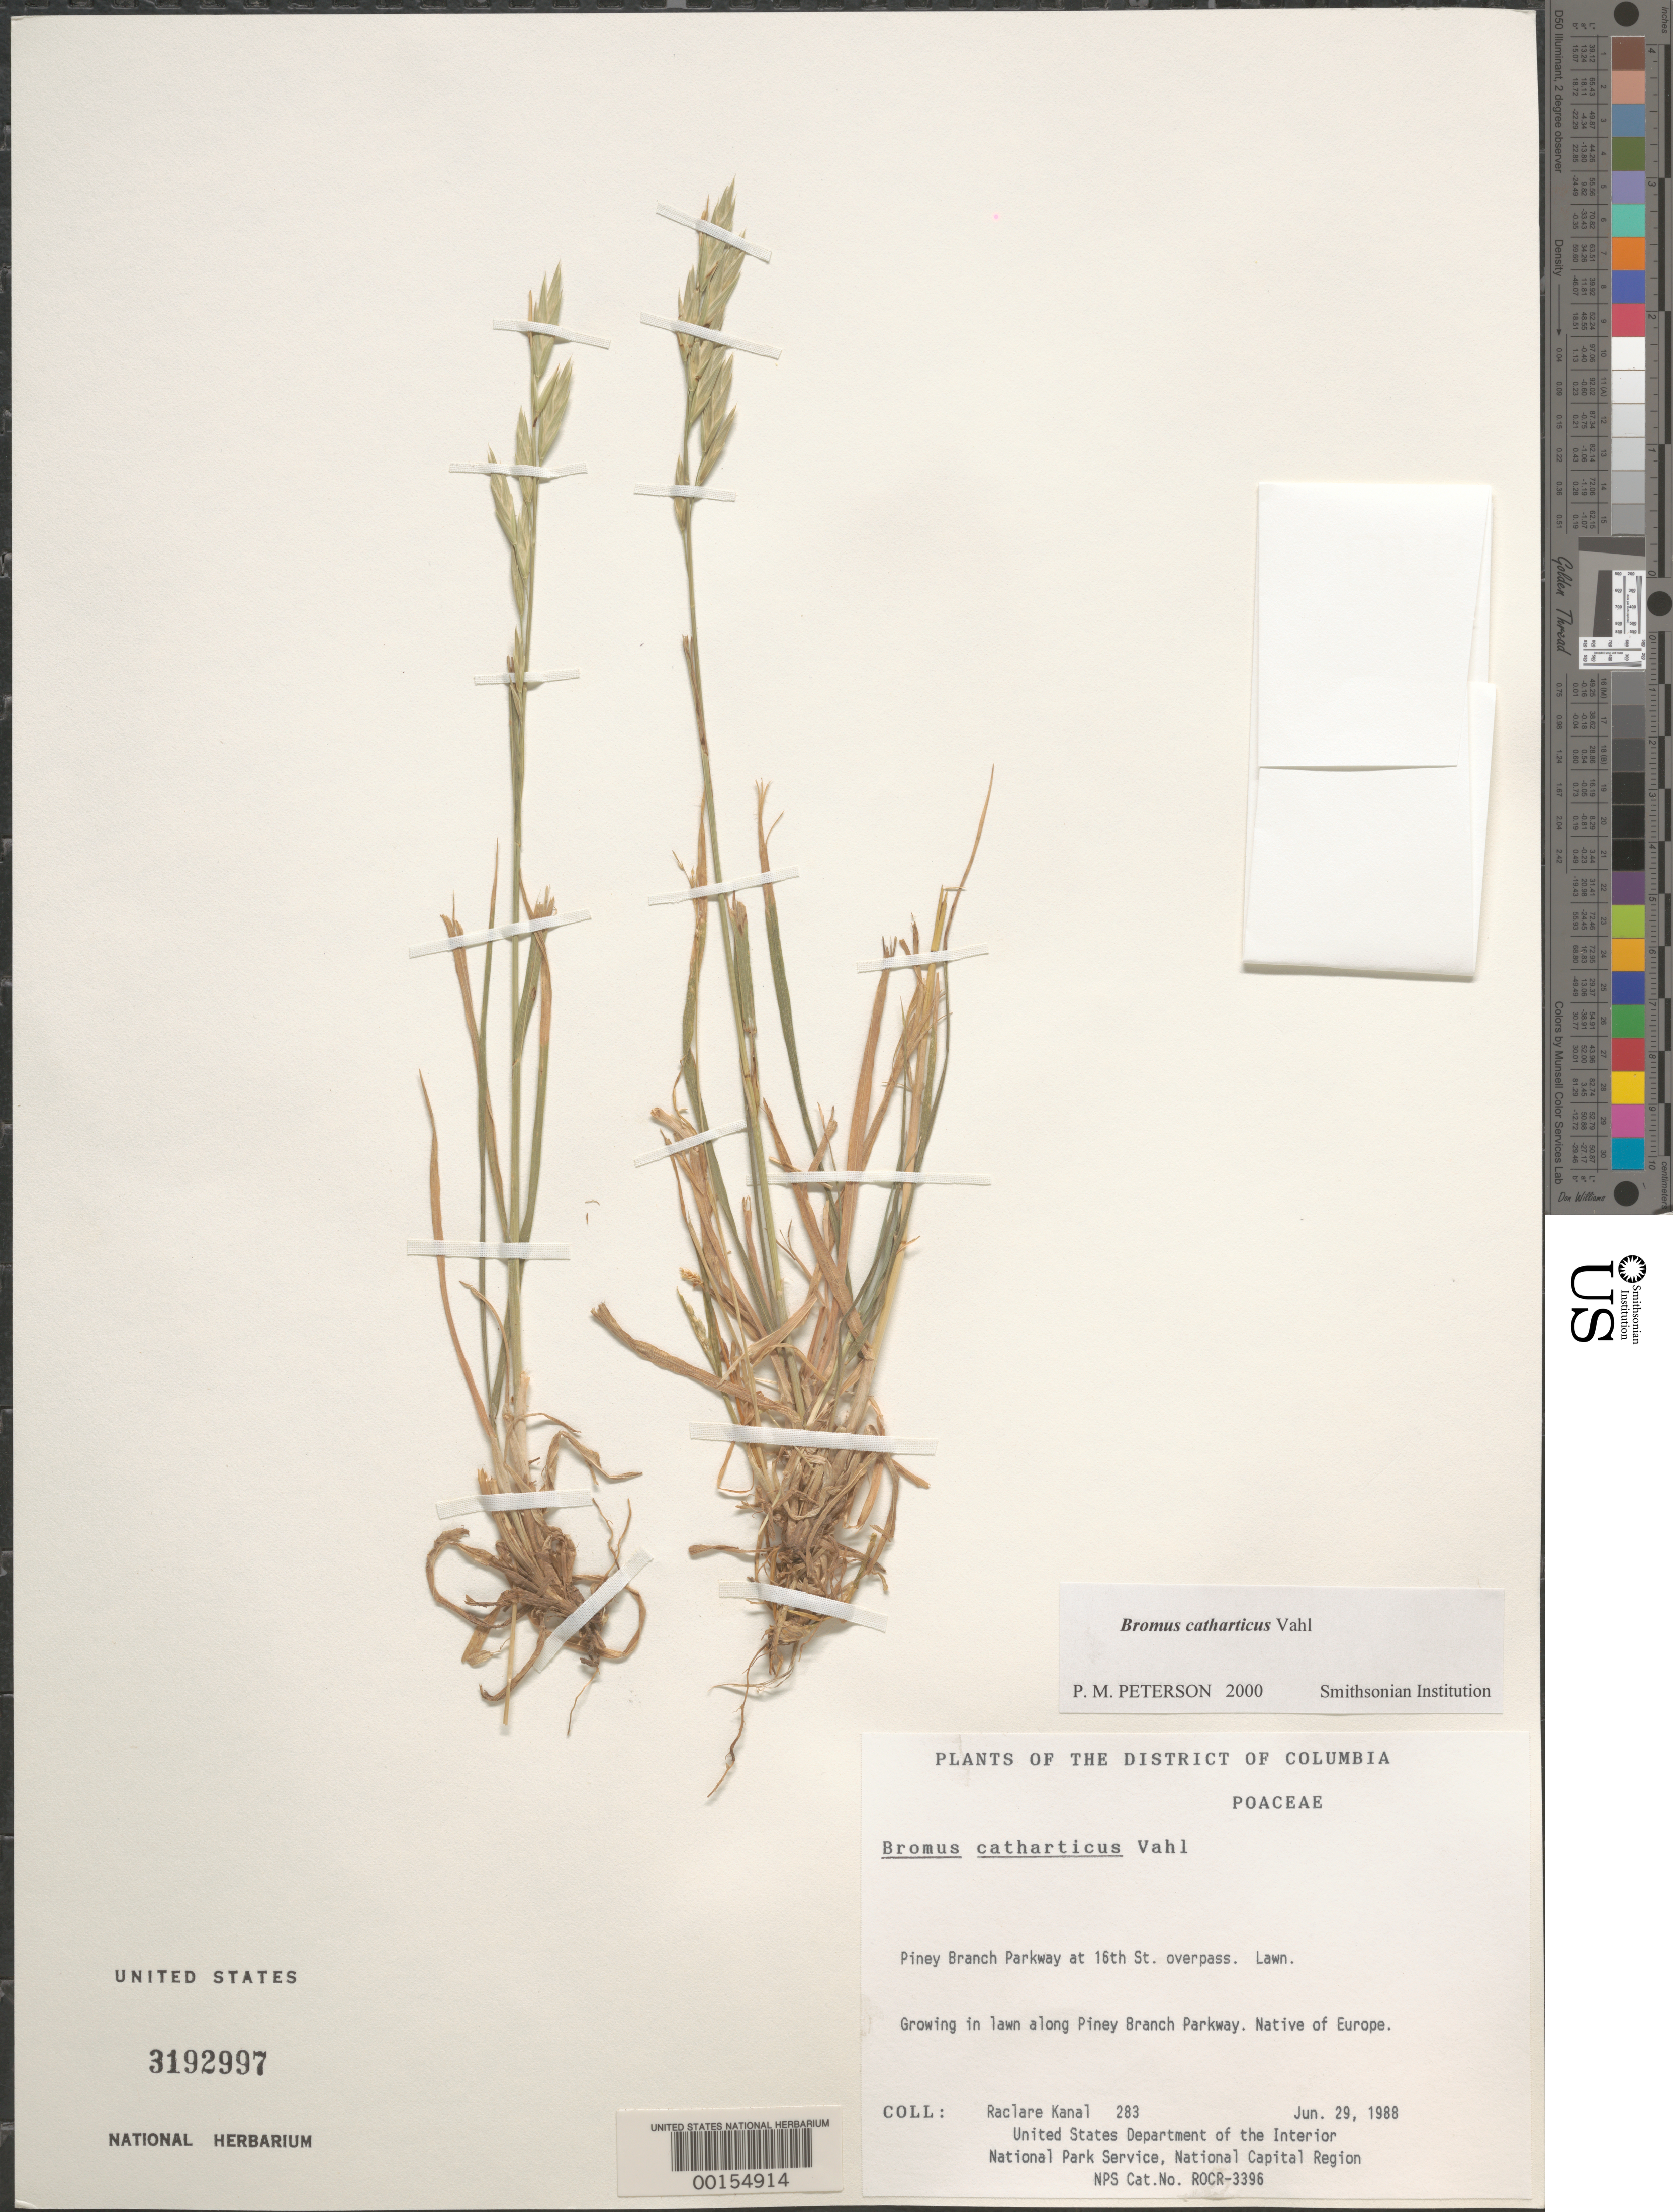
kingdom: Plantae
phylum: Tracheophyta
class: Magnoliopsida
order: Laurales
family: Lauraceae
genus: Endiandra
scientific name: Endiandra latifolia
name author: Kosterm.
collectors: R. Kanal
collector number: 283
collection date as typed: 29 Jun 1988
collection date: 1988-06-29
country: United States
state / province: District of Columbia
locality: Piney Branch parkway at 16th St overpass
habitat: Lawn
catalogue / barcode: US 3192997